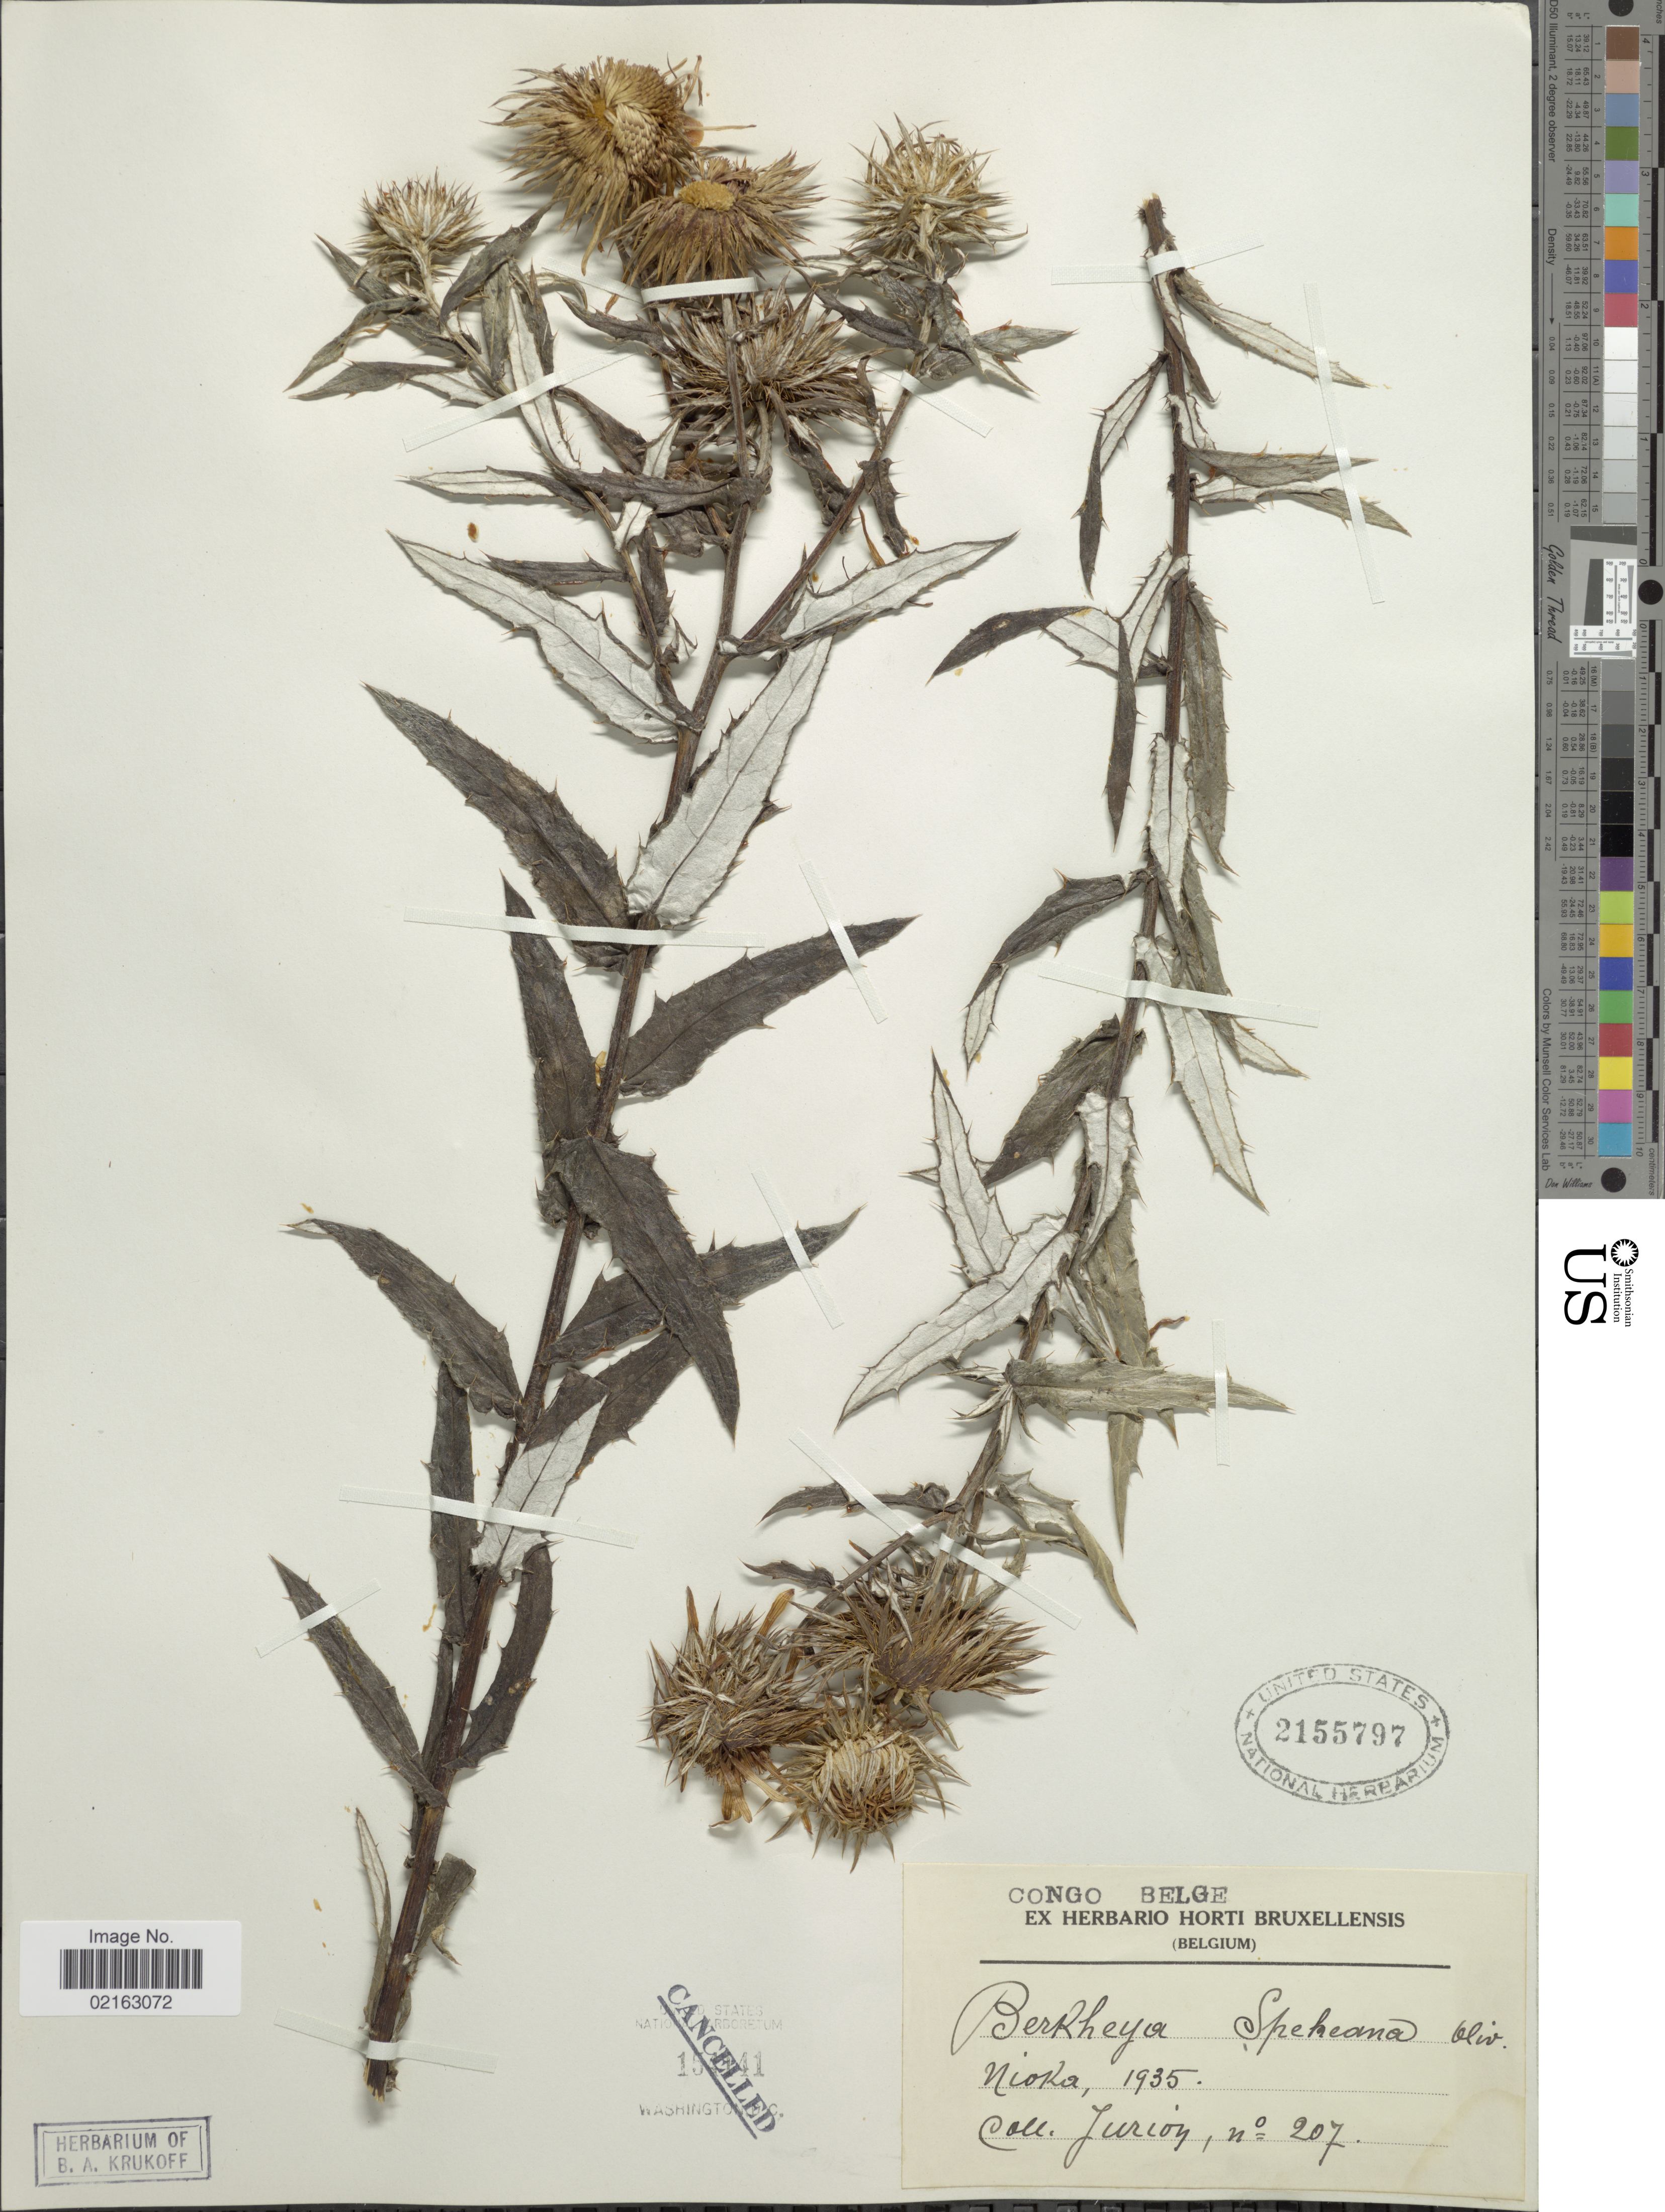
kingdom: Plantae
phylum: Tracheophyta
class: Magnoliopsida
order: Asterales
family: Asteraceae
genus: Berkheya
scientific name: Berkheya spekeana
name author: Oliv.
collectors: Jurion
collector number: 207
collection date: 1935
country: Congo, Democratic Republic of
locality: Nioka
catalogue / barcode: US 2155797